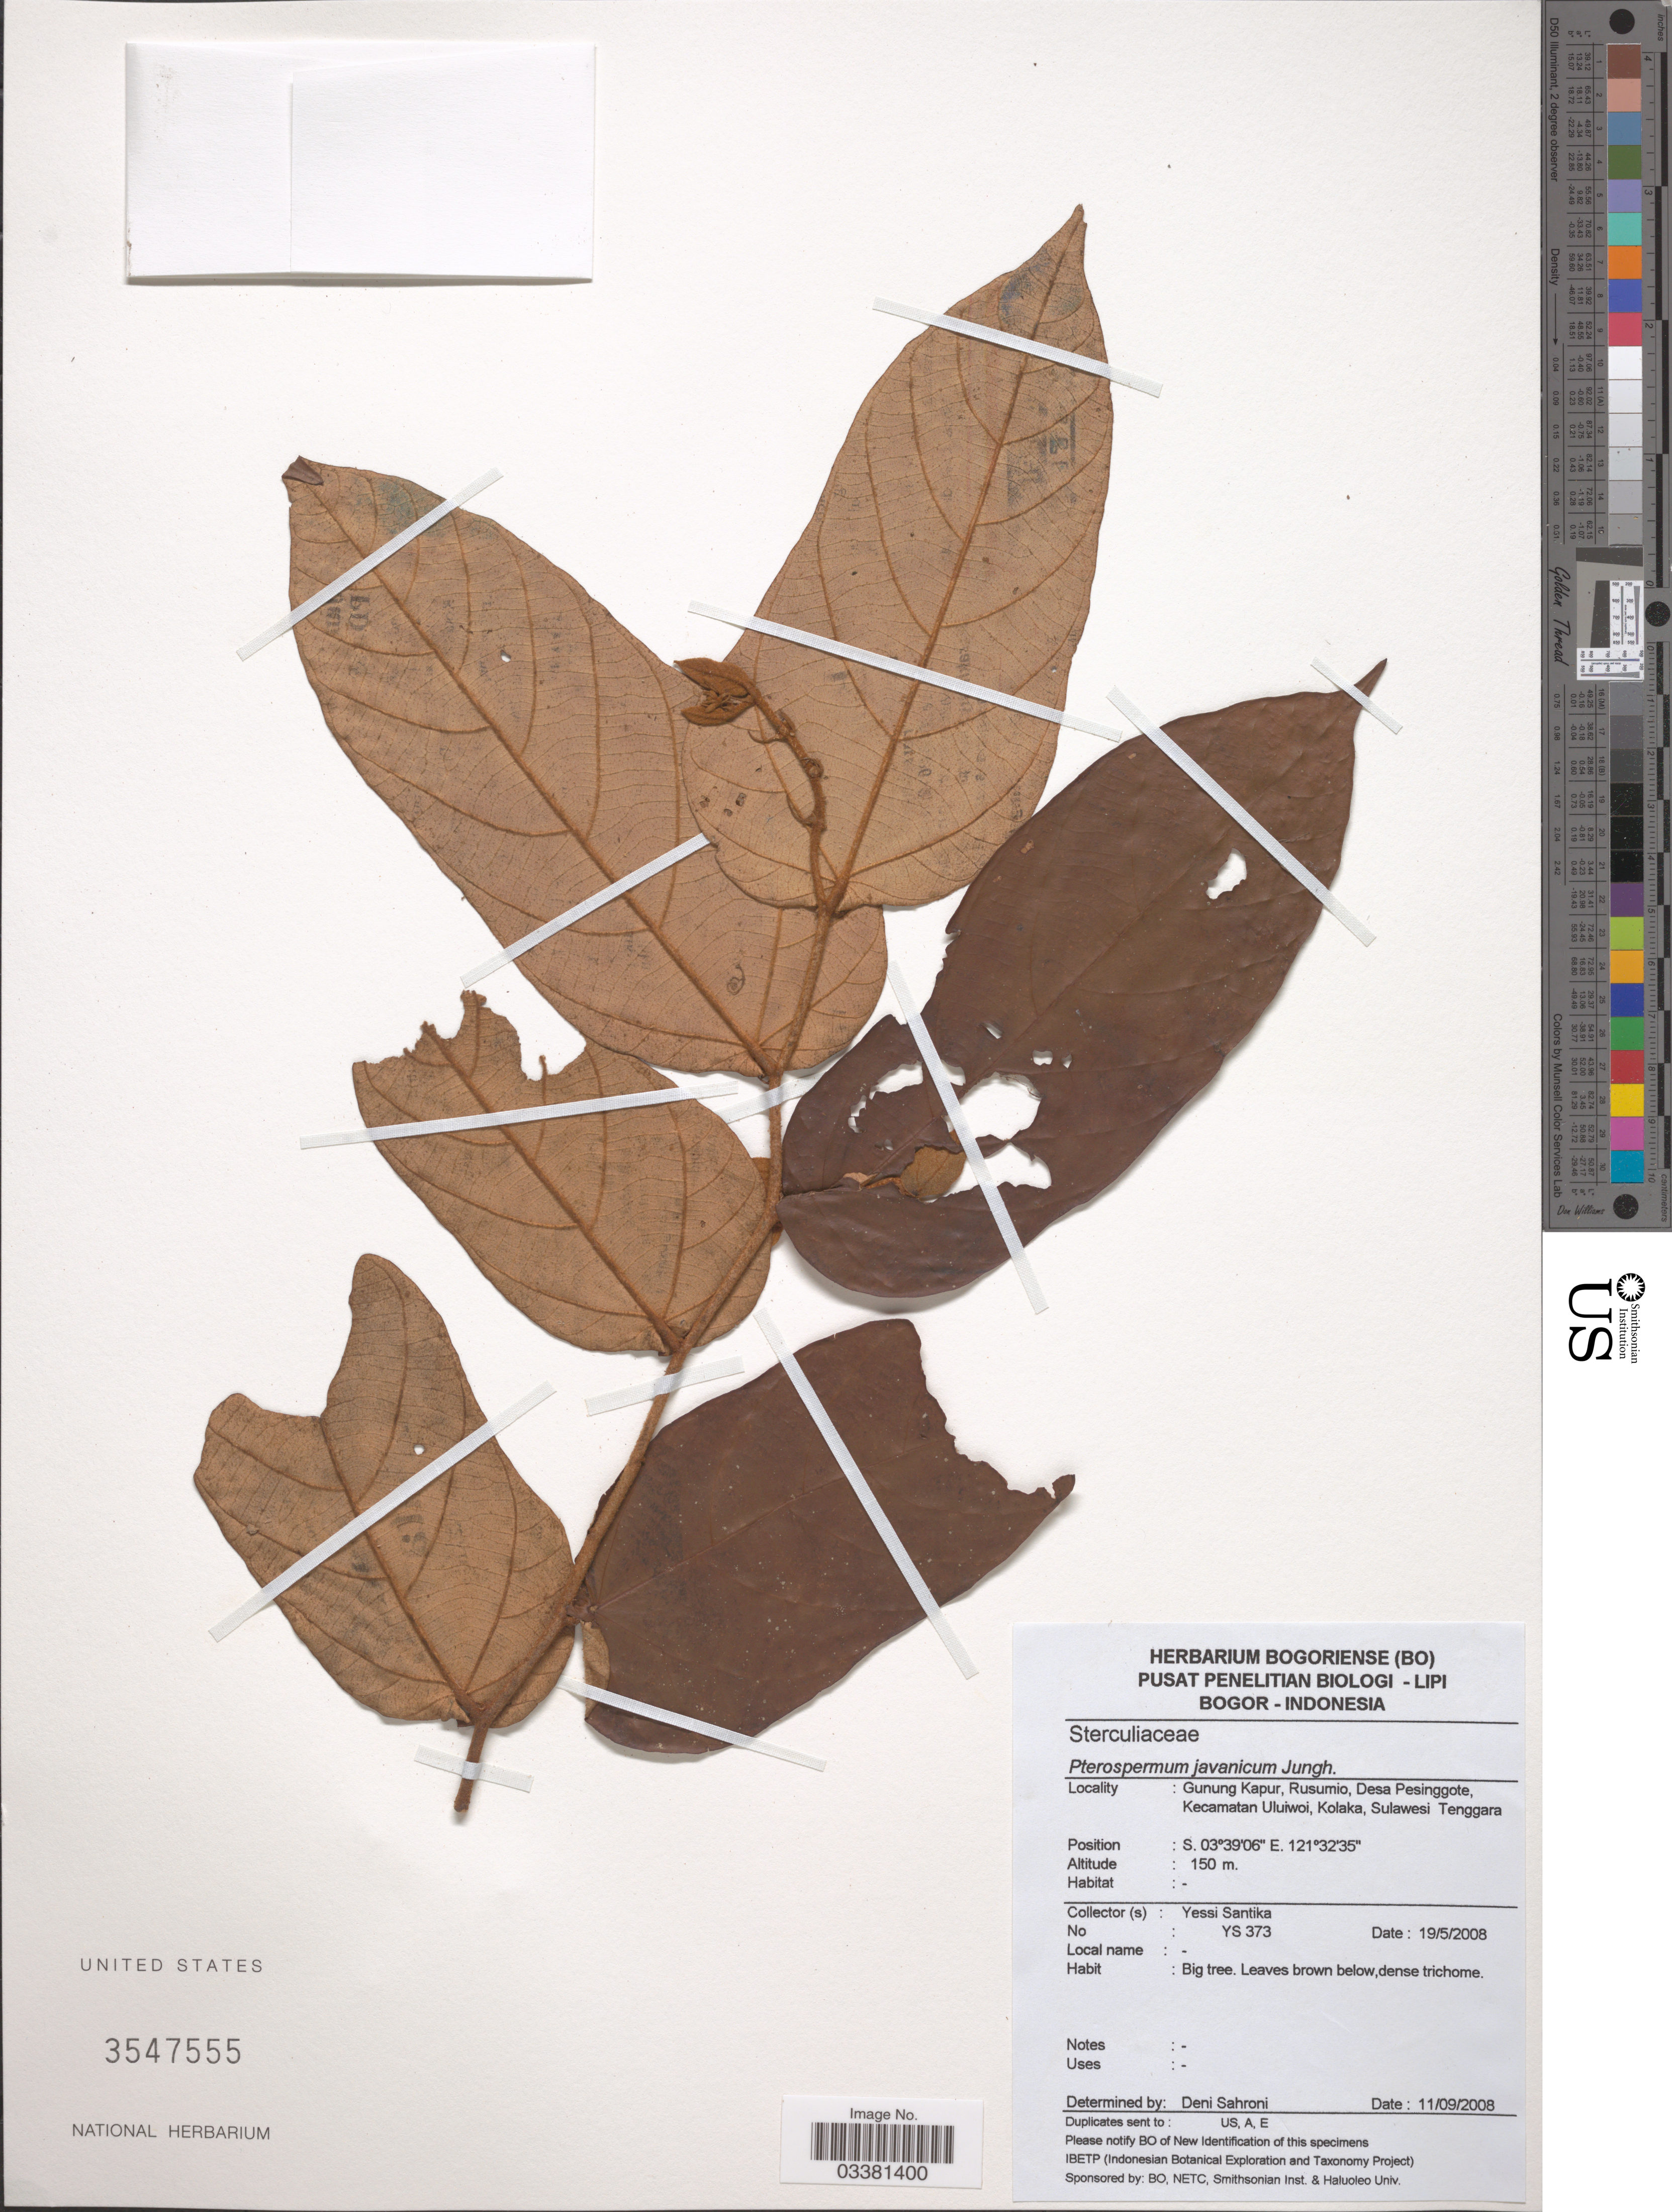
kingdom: Plantae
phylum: Tracheophyta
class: Magnoliopsida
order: Malvales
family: Malvaceae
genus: Pterospermum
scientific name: Pterospermum javanicum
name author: Jungh.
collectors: Y. Santika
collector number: YS 373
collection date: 2008-05-19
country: Indonesia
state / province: Sulawesi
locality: Gunung Kapur, Rusumio, Desa Pesinggote, Kecamatan, Uluiwoi, Kolaka, Sulawesi Tenggara.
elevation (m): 150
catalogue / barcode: US 3547555